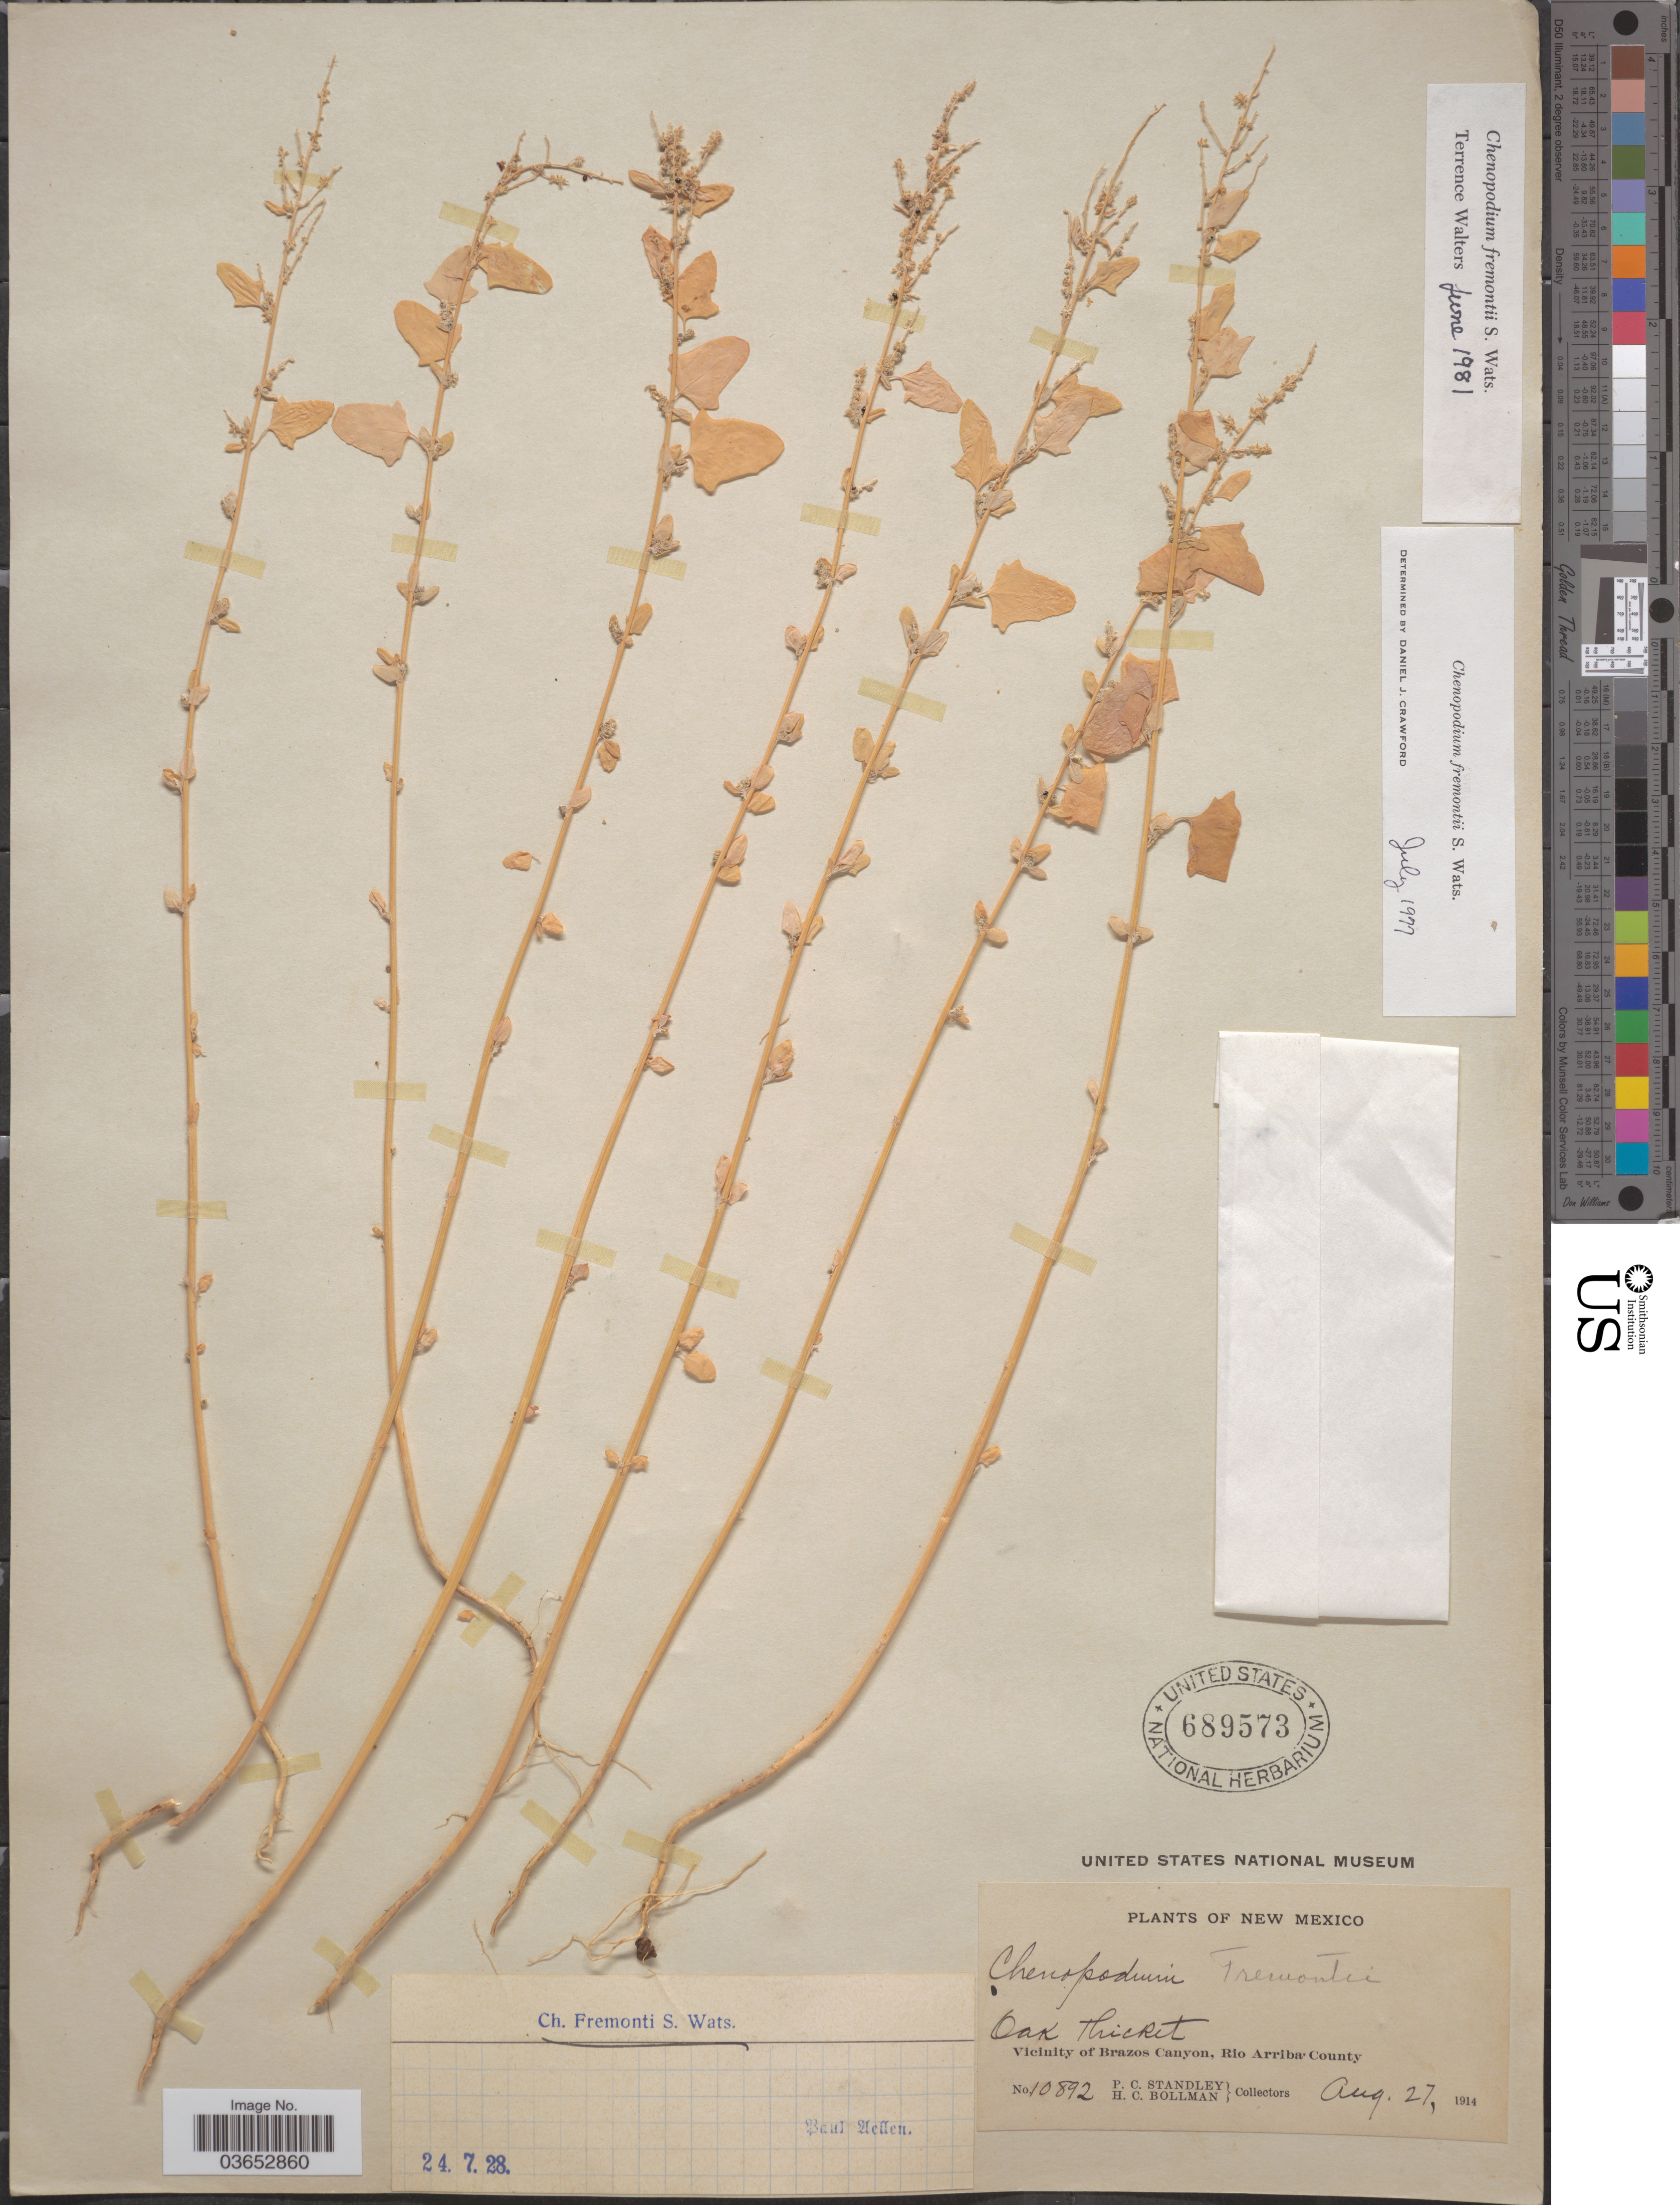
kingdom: Plantae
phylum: Tracheophyta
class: Magnoliopsida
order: Caryophyllales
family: Amaranthaceae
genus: Chenopodium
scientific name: Chenopodium fremontii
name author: S. Watson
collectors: P. C. Standley & H. C. Bollman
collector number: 10892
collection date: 1914-08-27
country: United States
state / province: New Mexico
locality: Oak thicket. Vicinity of Brazos Canyon, Rio Arriba County.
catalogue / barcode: US 689573